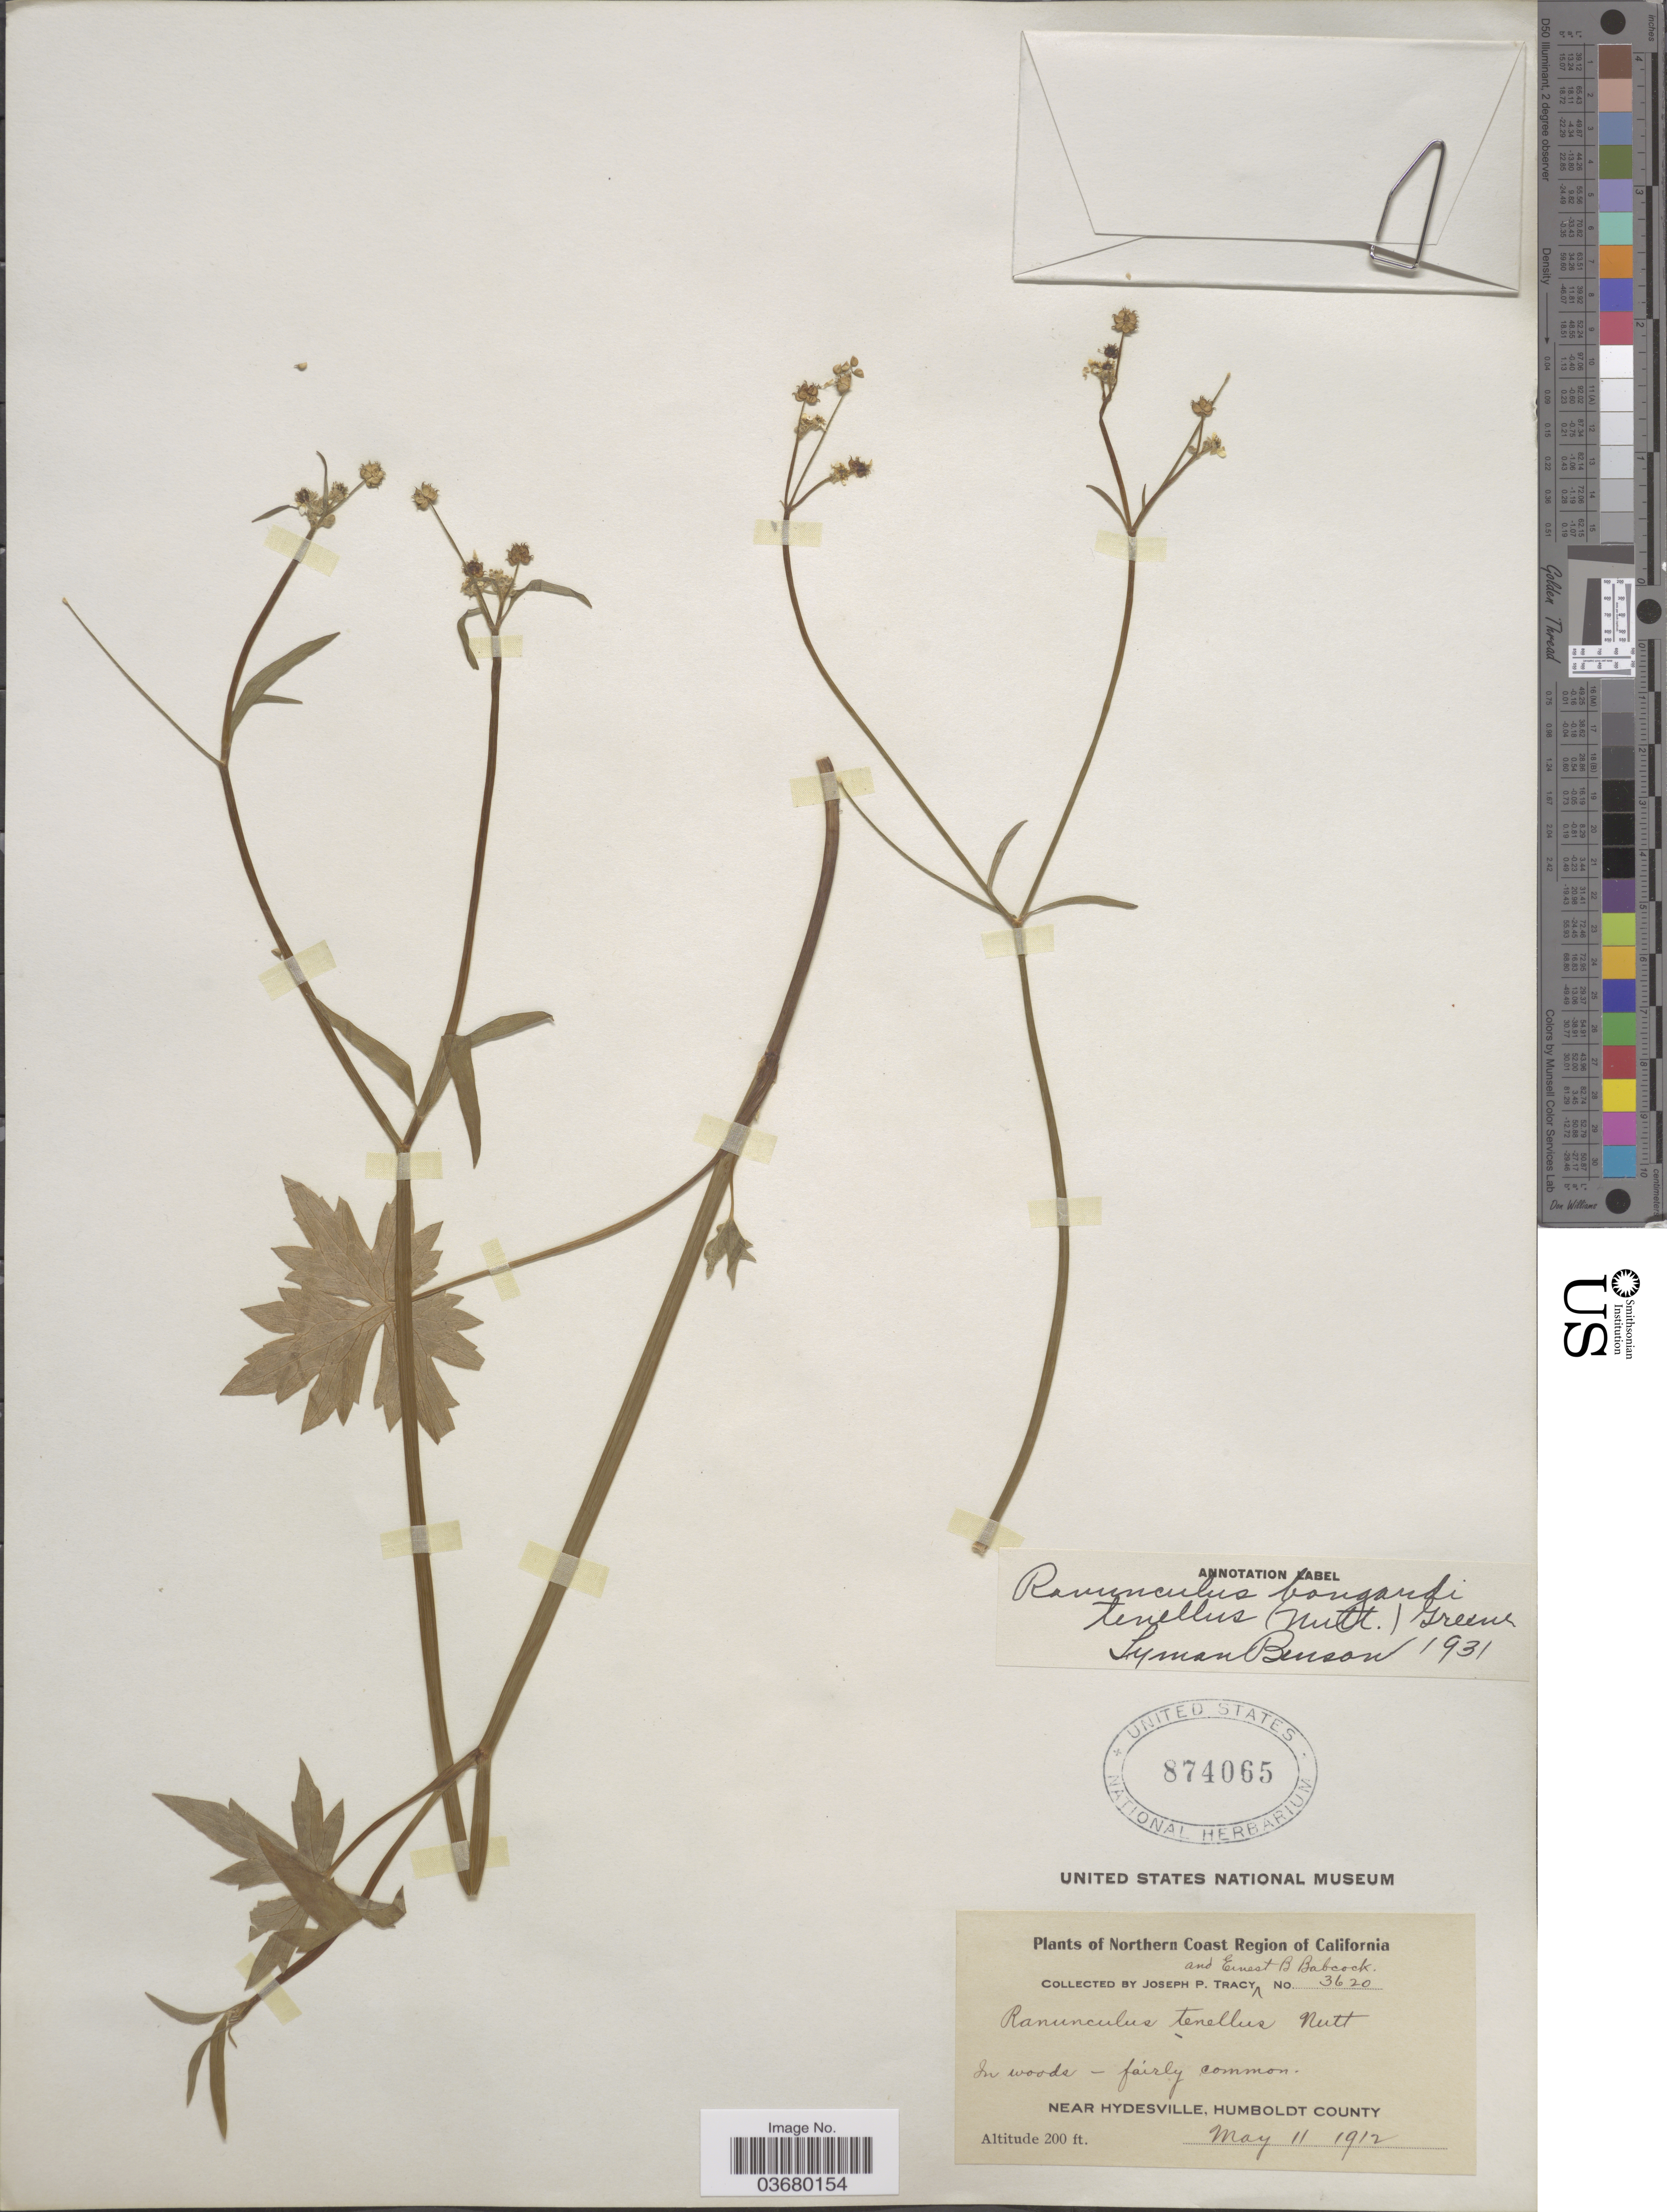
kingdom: Plantae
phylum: Tracheophyta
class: Magnoliopsida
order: Ranunculales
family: Ranunculaceae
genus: Ranunculus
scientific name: Ranunculus bongardii var. tenellus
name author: (A. Gray) Greene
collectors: J. Tracy & E. B. Babcock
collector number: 3620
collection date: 1912-05-11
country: United States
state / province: California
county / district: Humboldt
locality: Northern Coast Region of California. Near Hydesville, Humboldt County.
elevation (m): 61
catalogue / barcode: US 874065